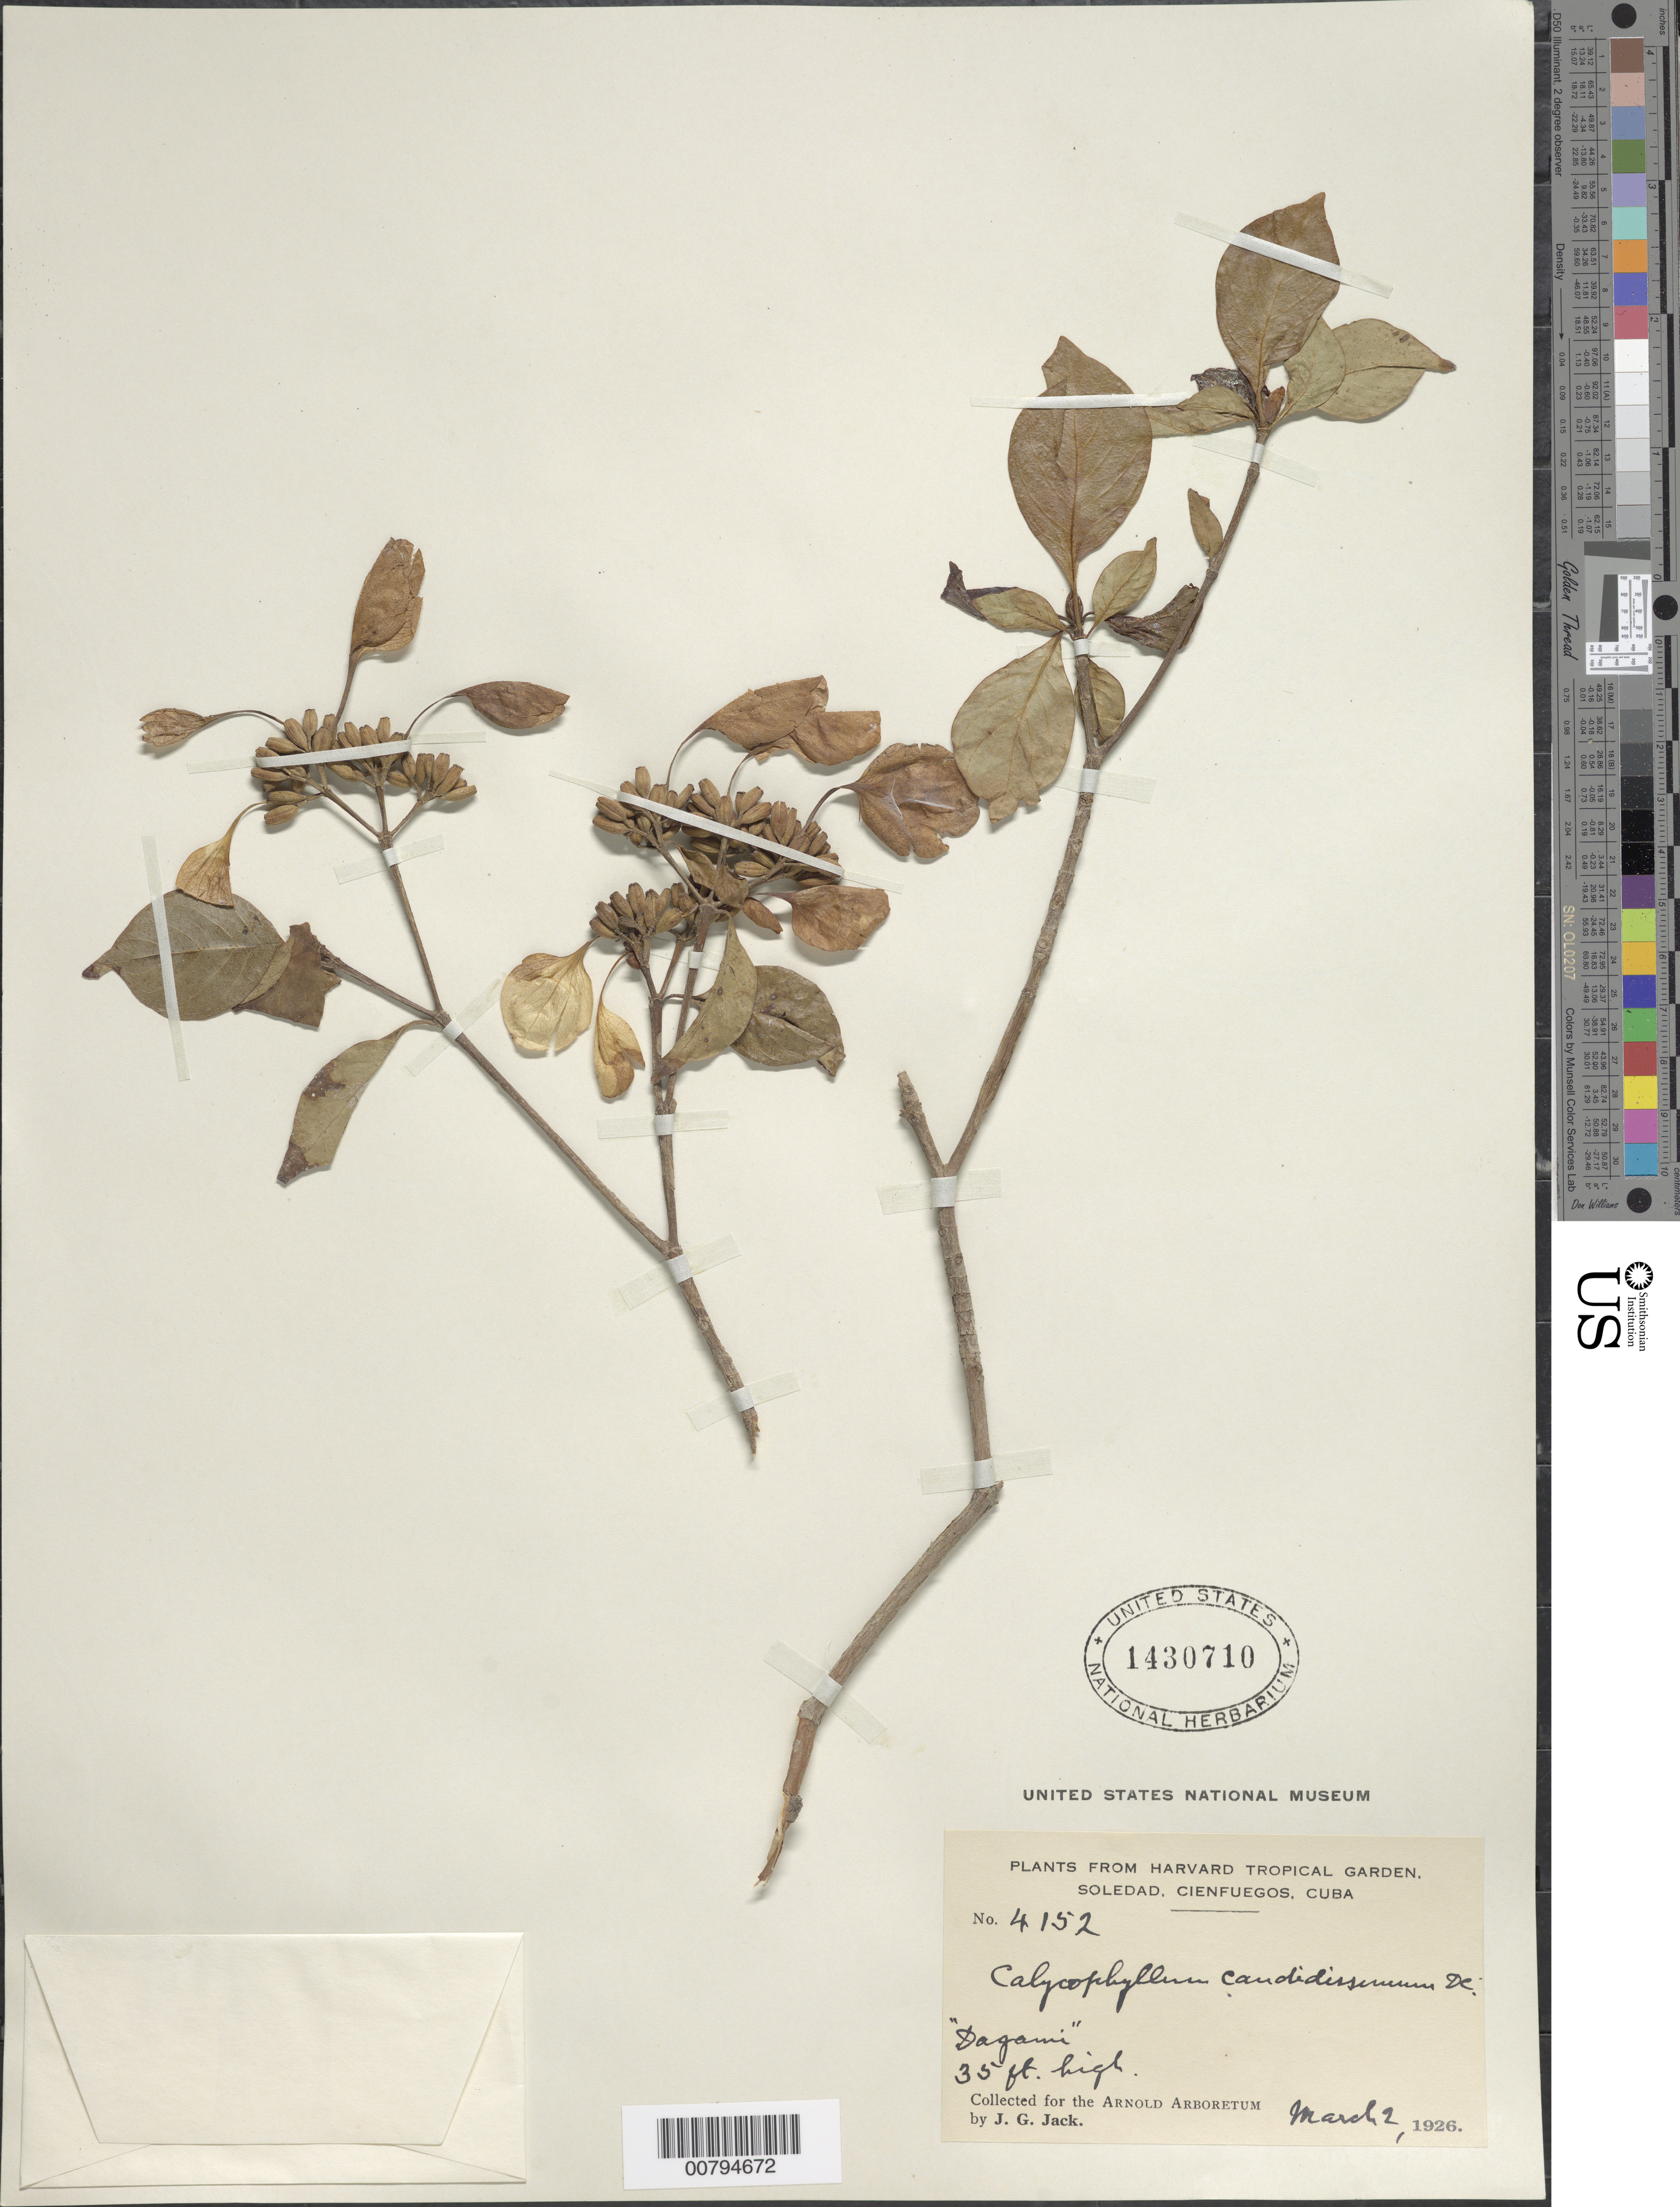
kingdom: Plantae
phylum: Tracheophyta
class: Magnoliopsida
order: Gentianales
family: Rubiaceae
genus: Calycophyllum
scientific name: Calycophyllum candidissimum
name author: (Vahl) DC.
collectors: J. G. Jack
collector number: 4152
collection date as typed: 02 Mar 1926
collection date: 1926-03-02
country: Cuba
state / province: Cienfuegos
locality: Soledad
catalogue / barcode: US 1430710